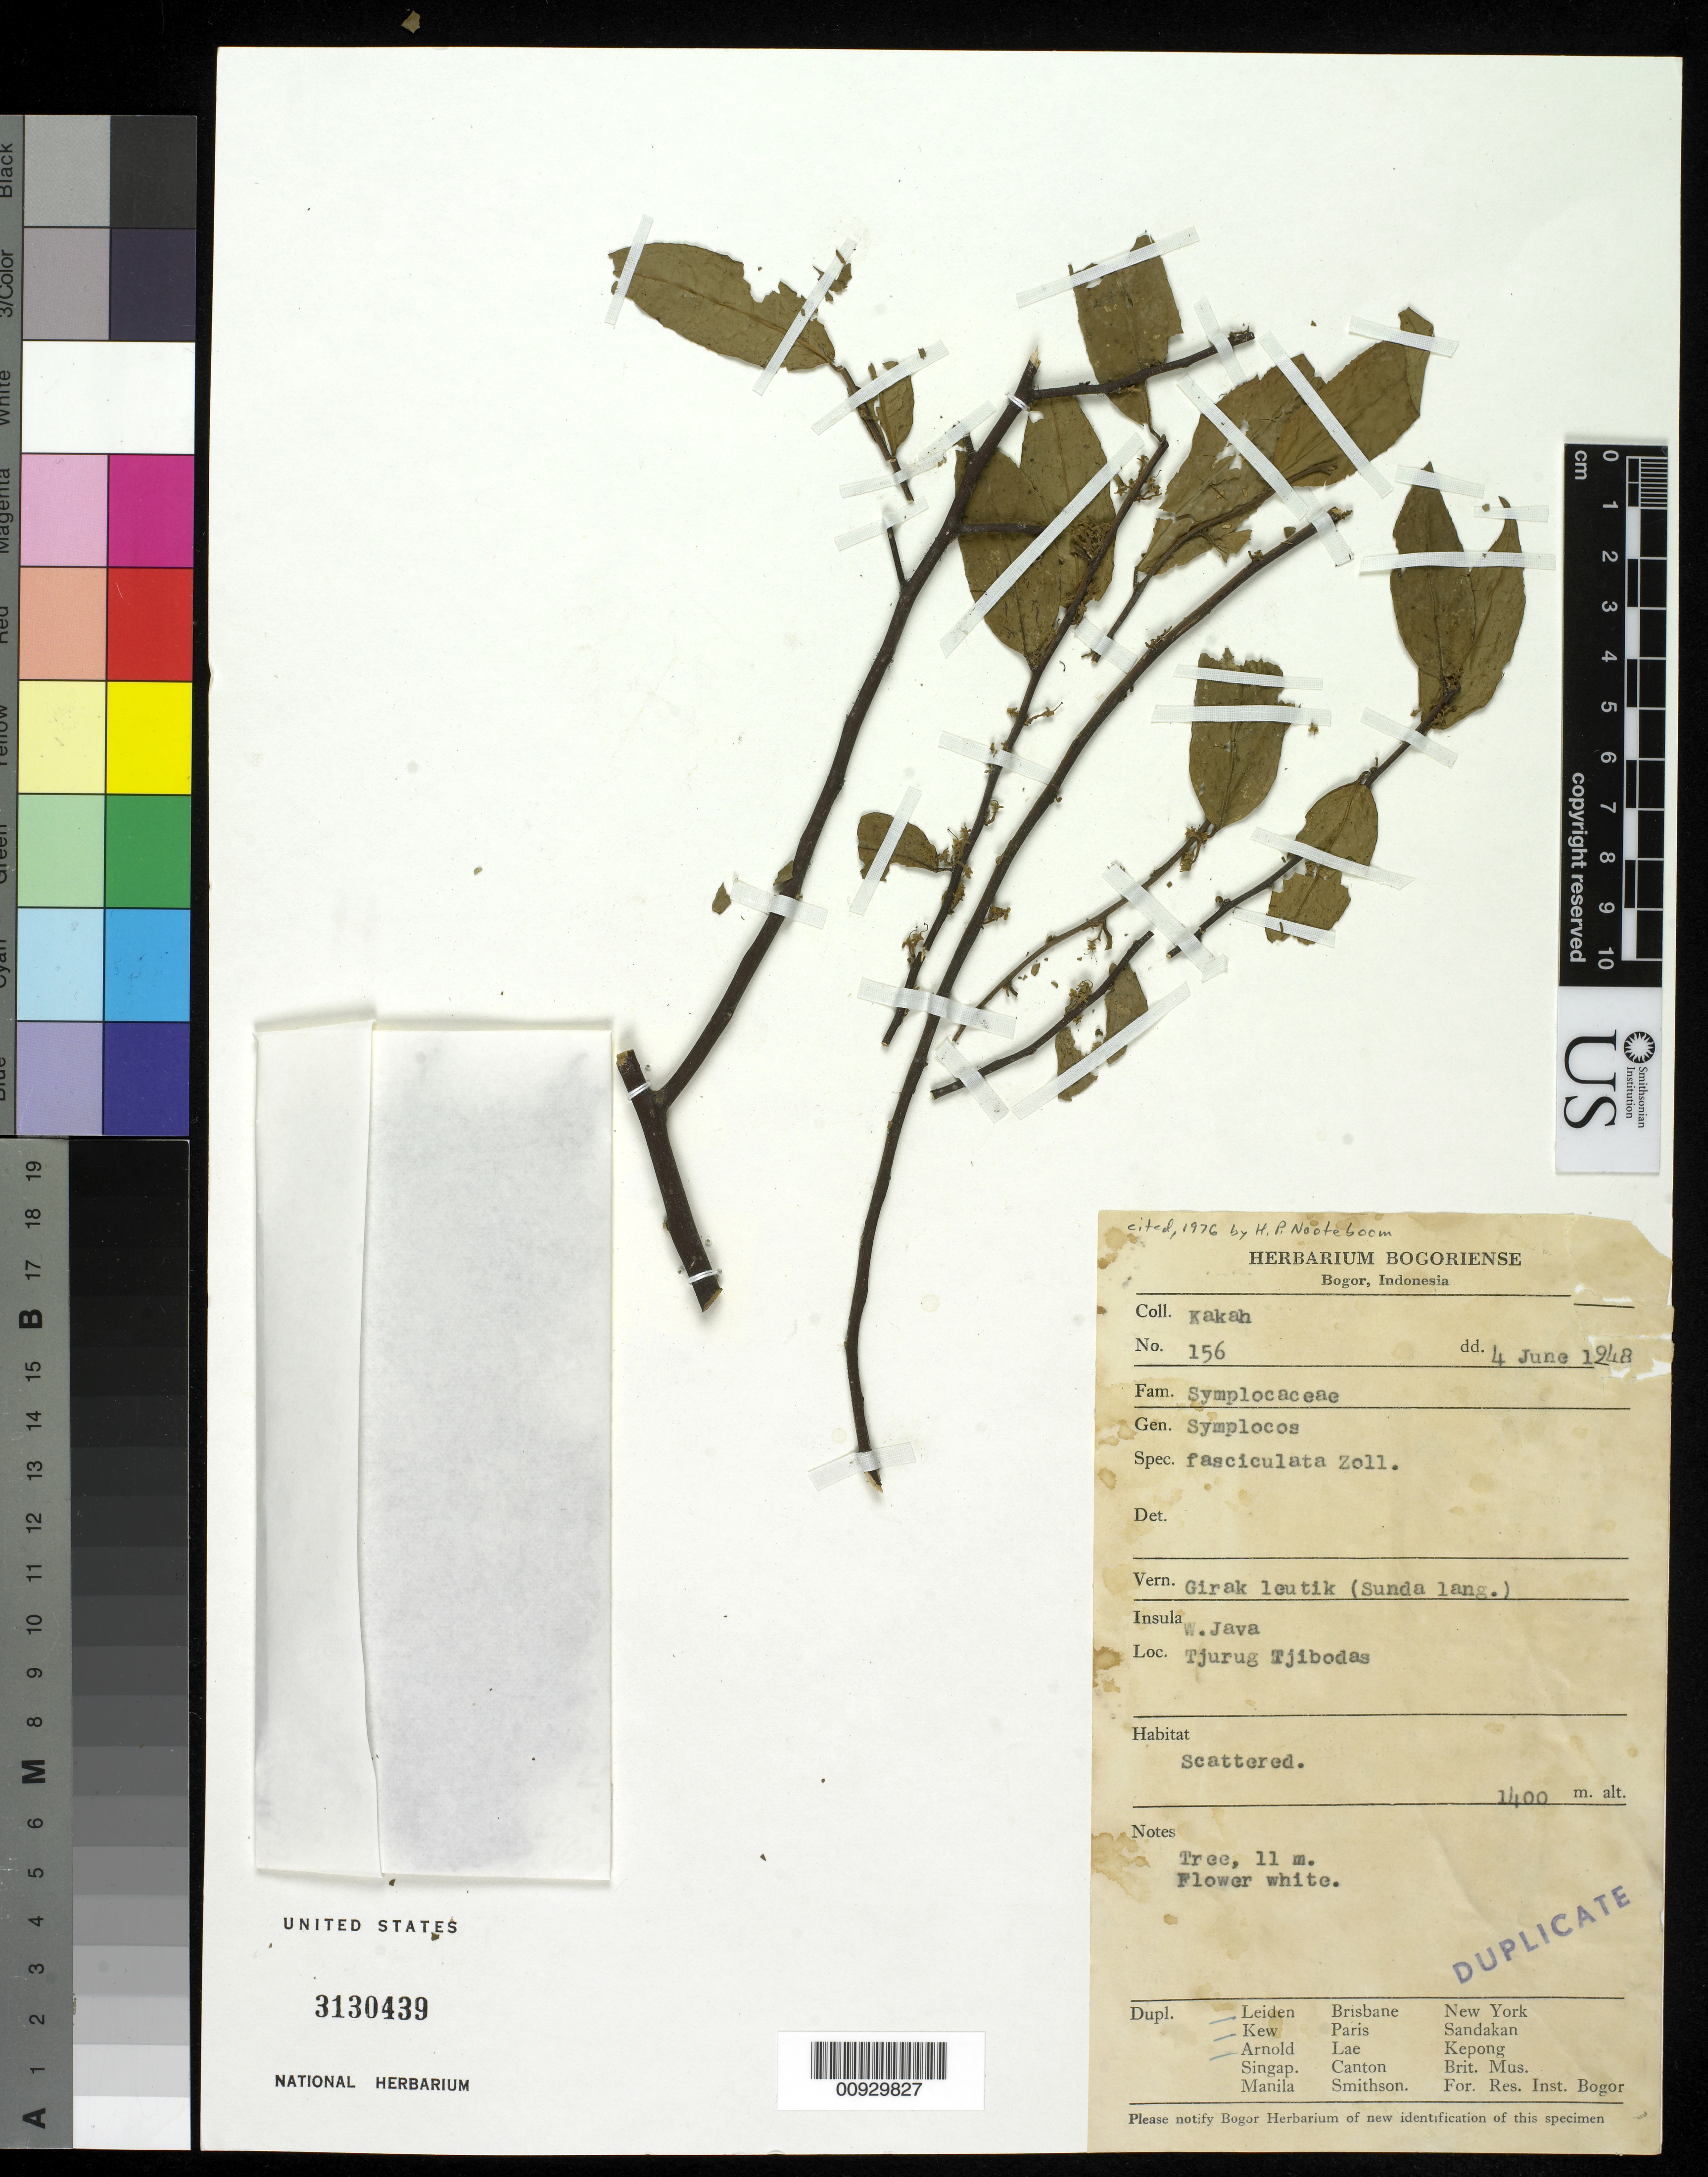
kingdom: Plantae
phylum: Tracheophyta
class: Magnoliopsida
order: Ericales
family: Symplocaceae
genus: Symplocos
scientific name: Symplocos fasciculata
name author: Roxb. ex A. DC.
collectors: Kakah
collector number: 156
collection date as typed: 04 Jun 1948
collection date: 1948-06-04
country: Indonesia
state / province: Java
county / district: Jawa Barat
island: Java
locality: Tjurug Tjibodas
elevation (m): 1400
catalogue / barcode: US 3130439